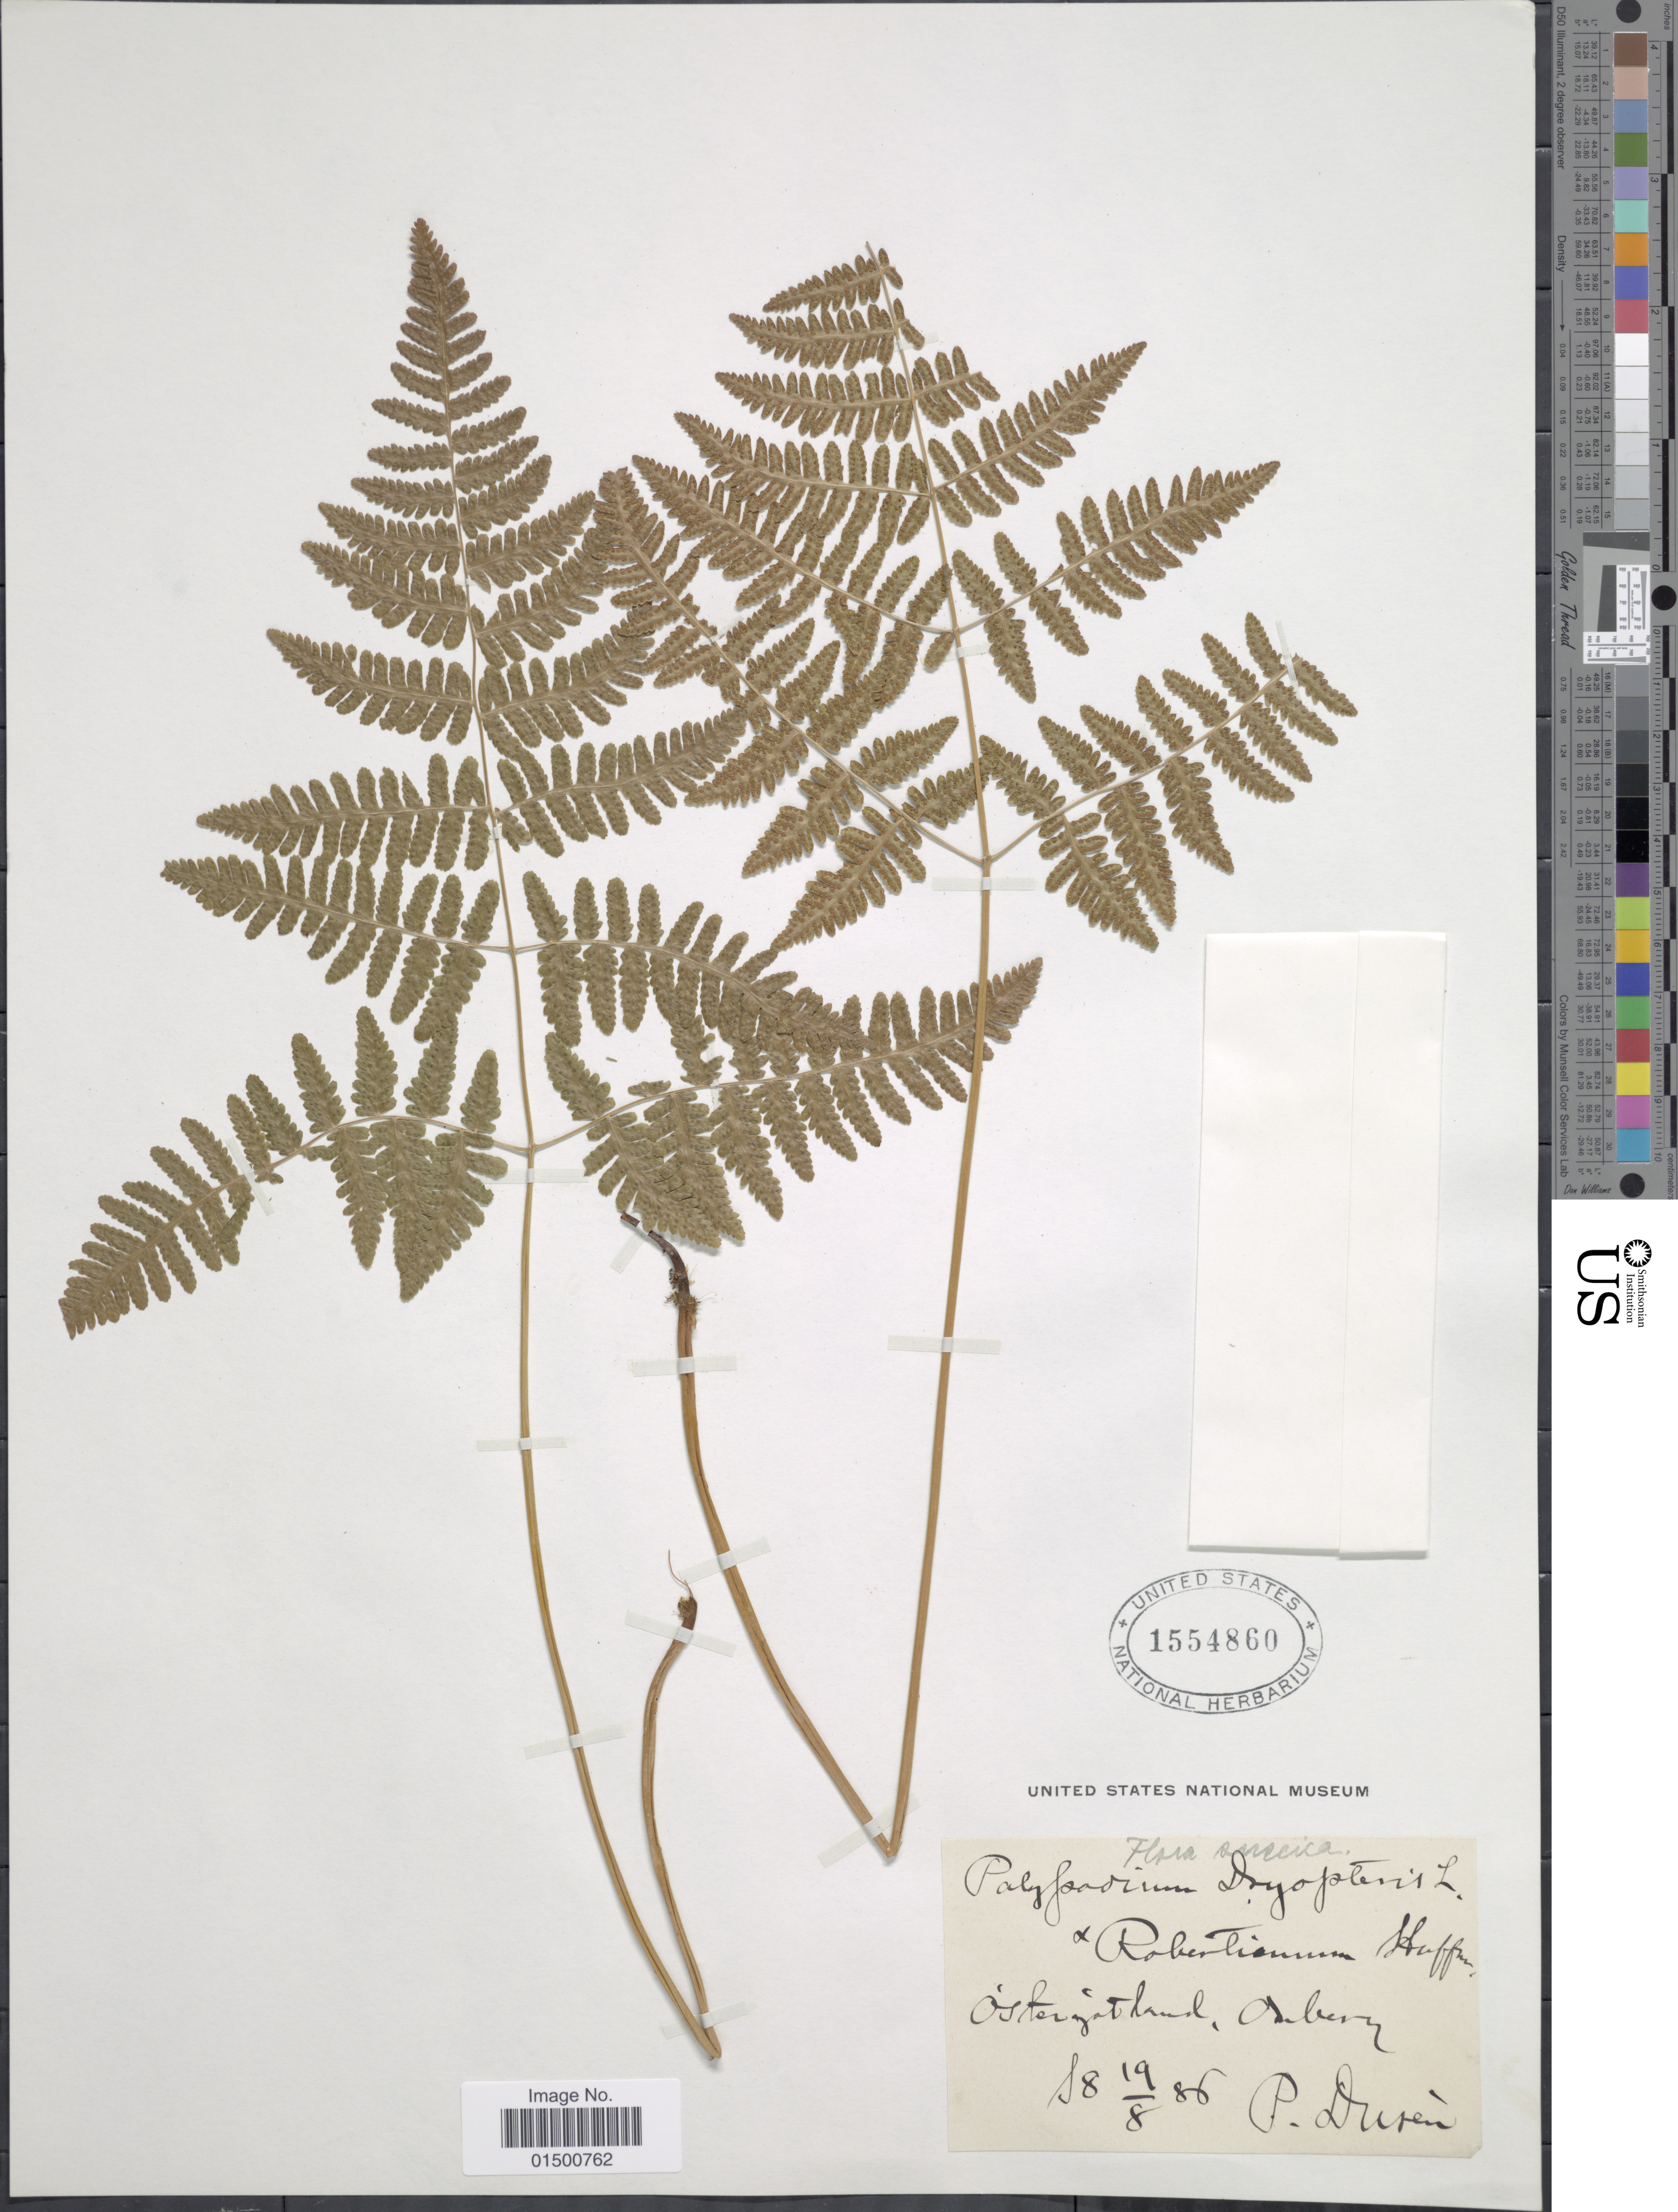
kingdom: Plantae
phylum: Tracheophyta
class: Polypodiopsida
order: Polypodiales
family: Cystopteridaceae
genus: Gymnocarpium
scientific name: Gymnocarpium robertianum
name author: (Hoffm.) Newman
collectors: P. Dusén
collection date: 1886-08-19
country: Sweden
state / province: Östergötland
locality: Omberg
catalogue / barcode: US 1554860